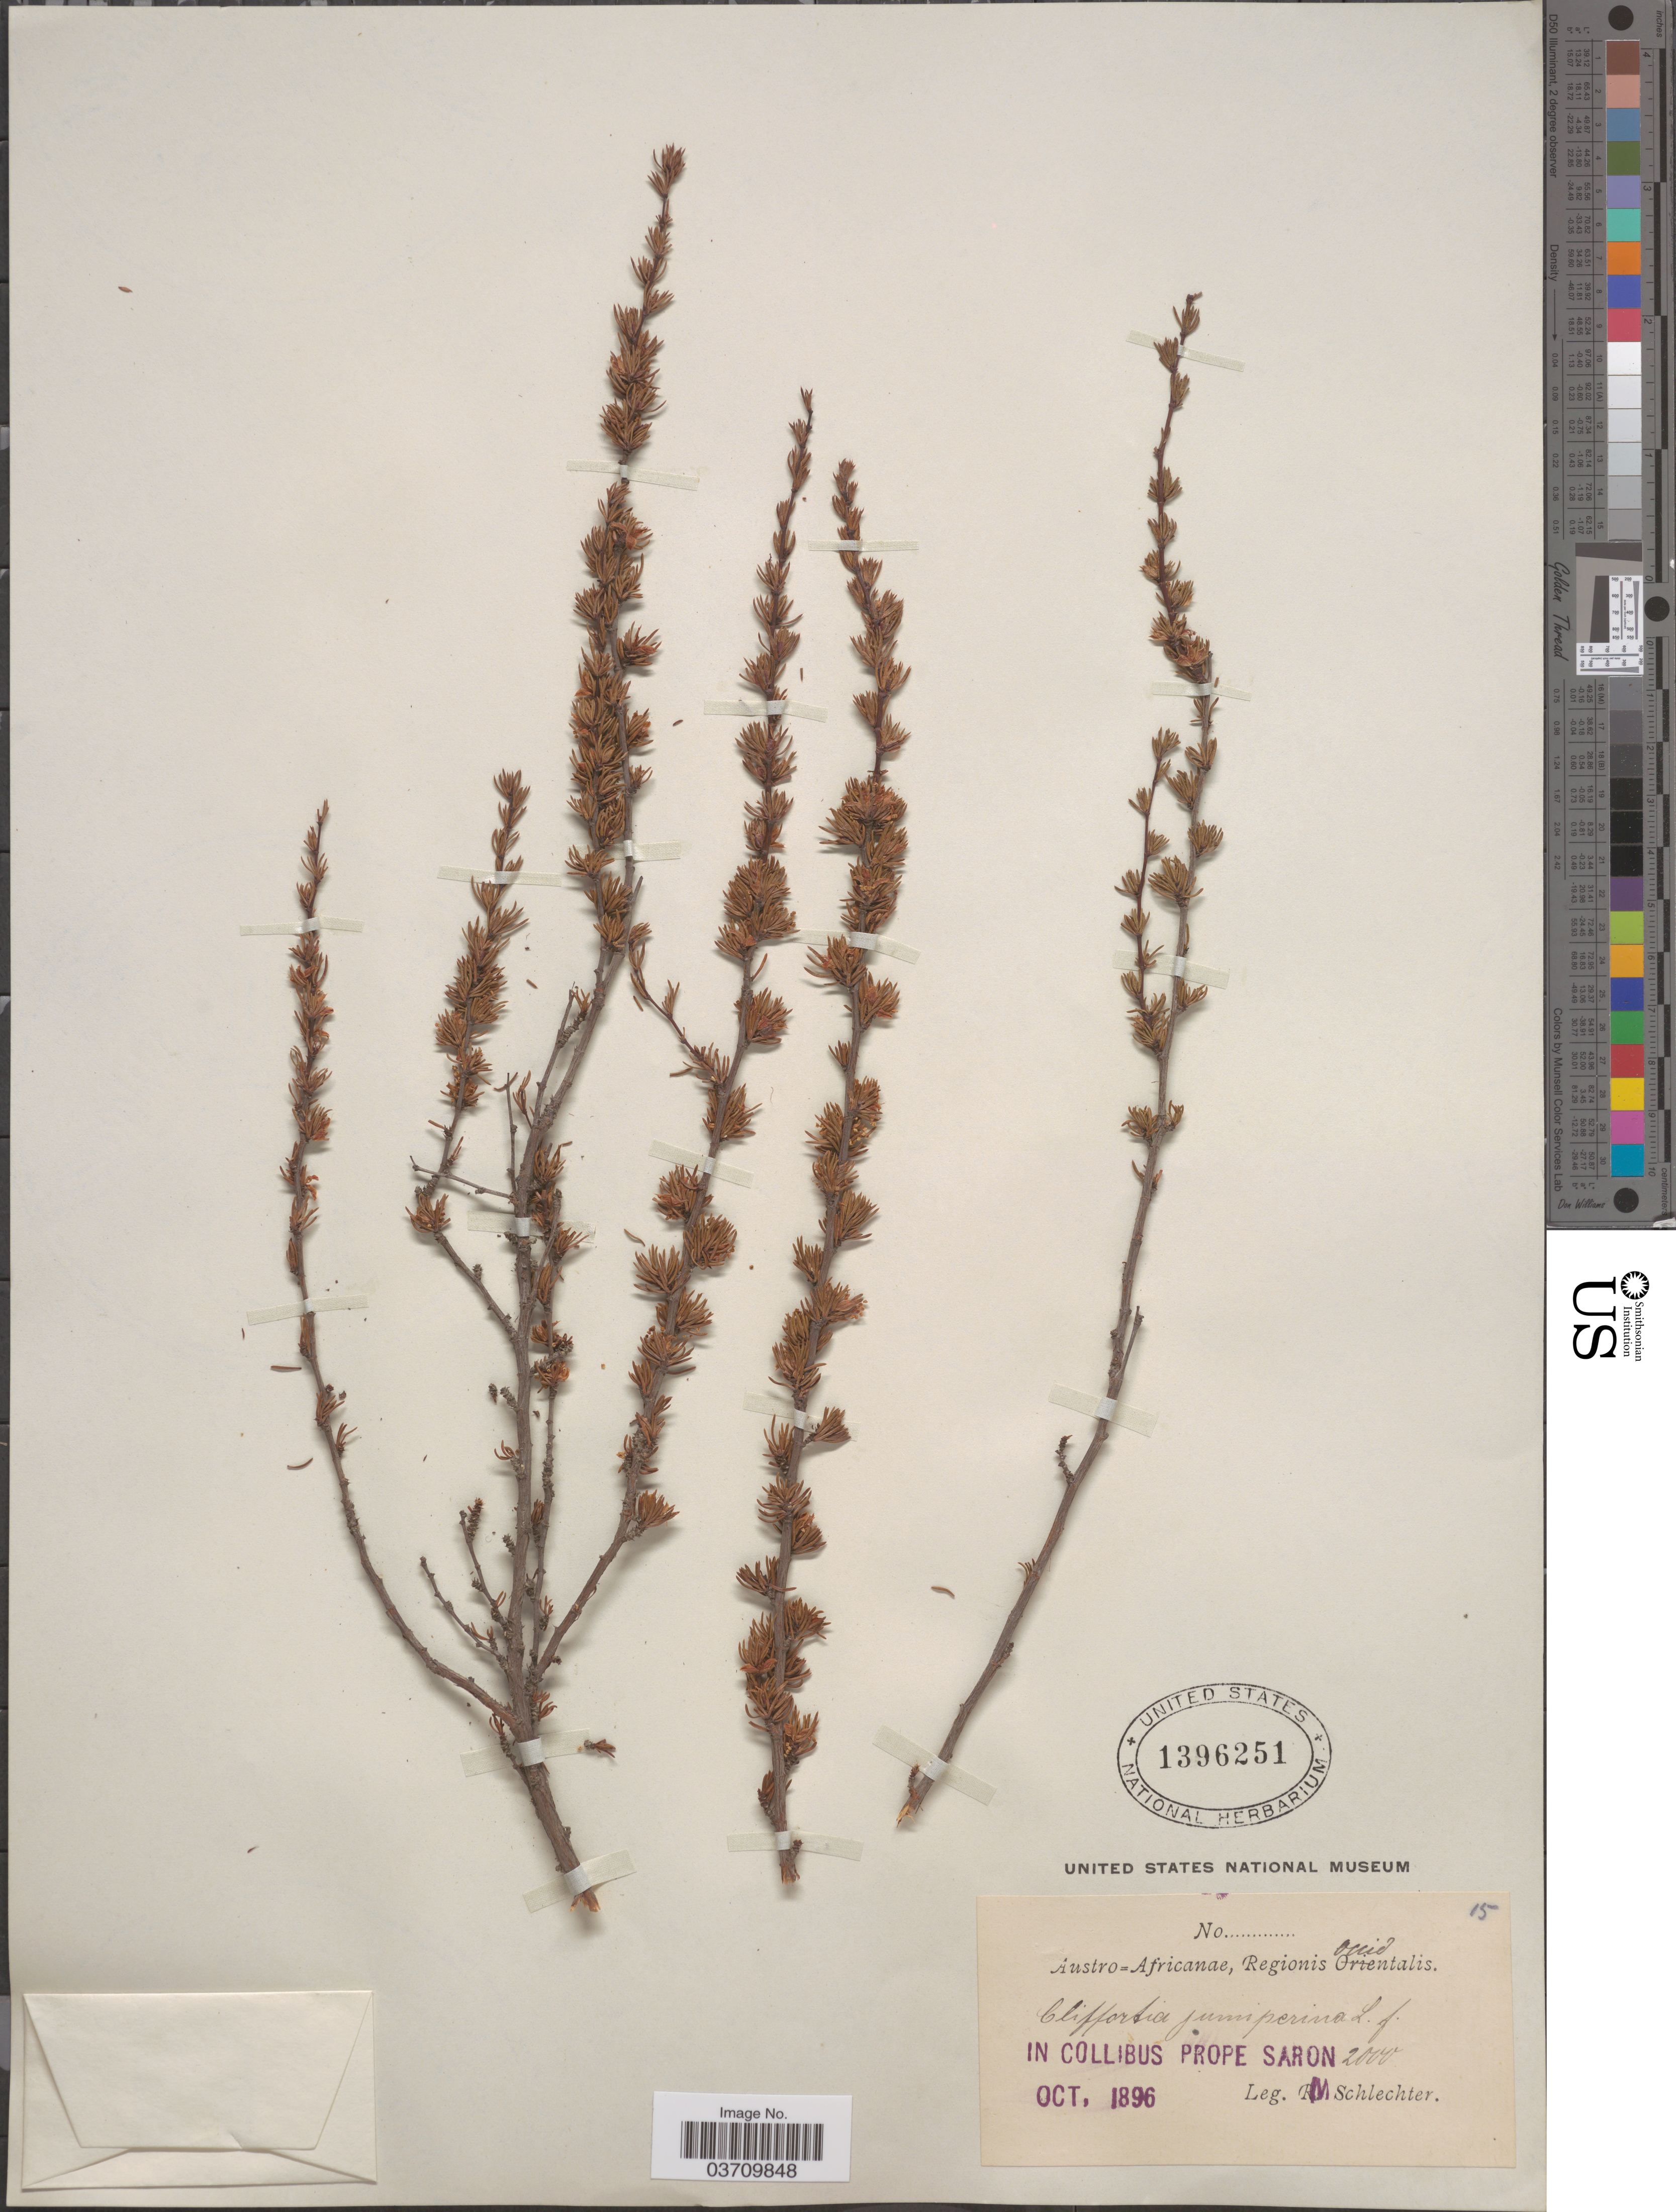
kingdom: Plantae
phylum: Tracheophyta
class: Magnoliopsida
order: Rosales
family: Rosaceae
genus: Cliffortia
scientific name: Cliffortia juniperina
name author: L. f.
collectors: F. R. R. Schlechter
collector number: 15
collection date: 1896-10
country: South Africa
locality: Austro=Africanae, Regionis Occidentalis. In collibus Prope Saron.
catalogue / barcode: US 1396251